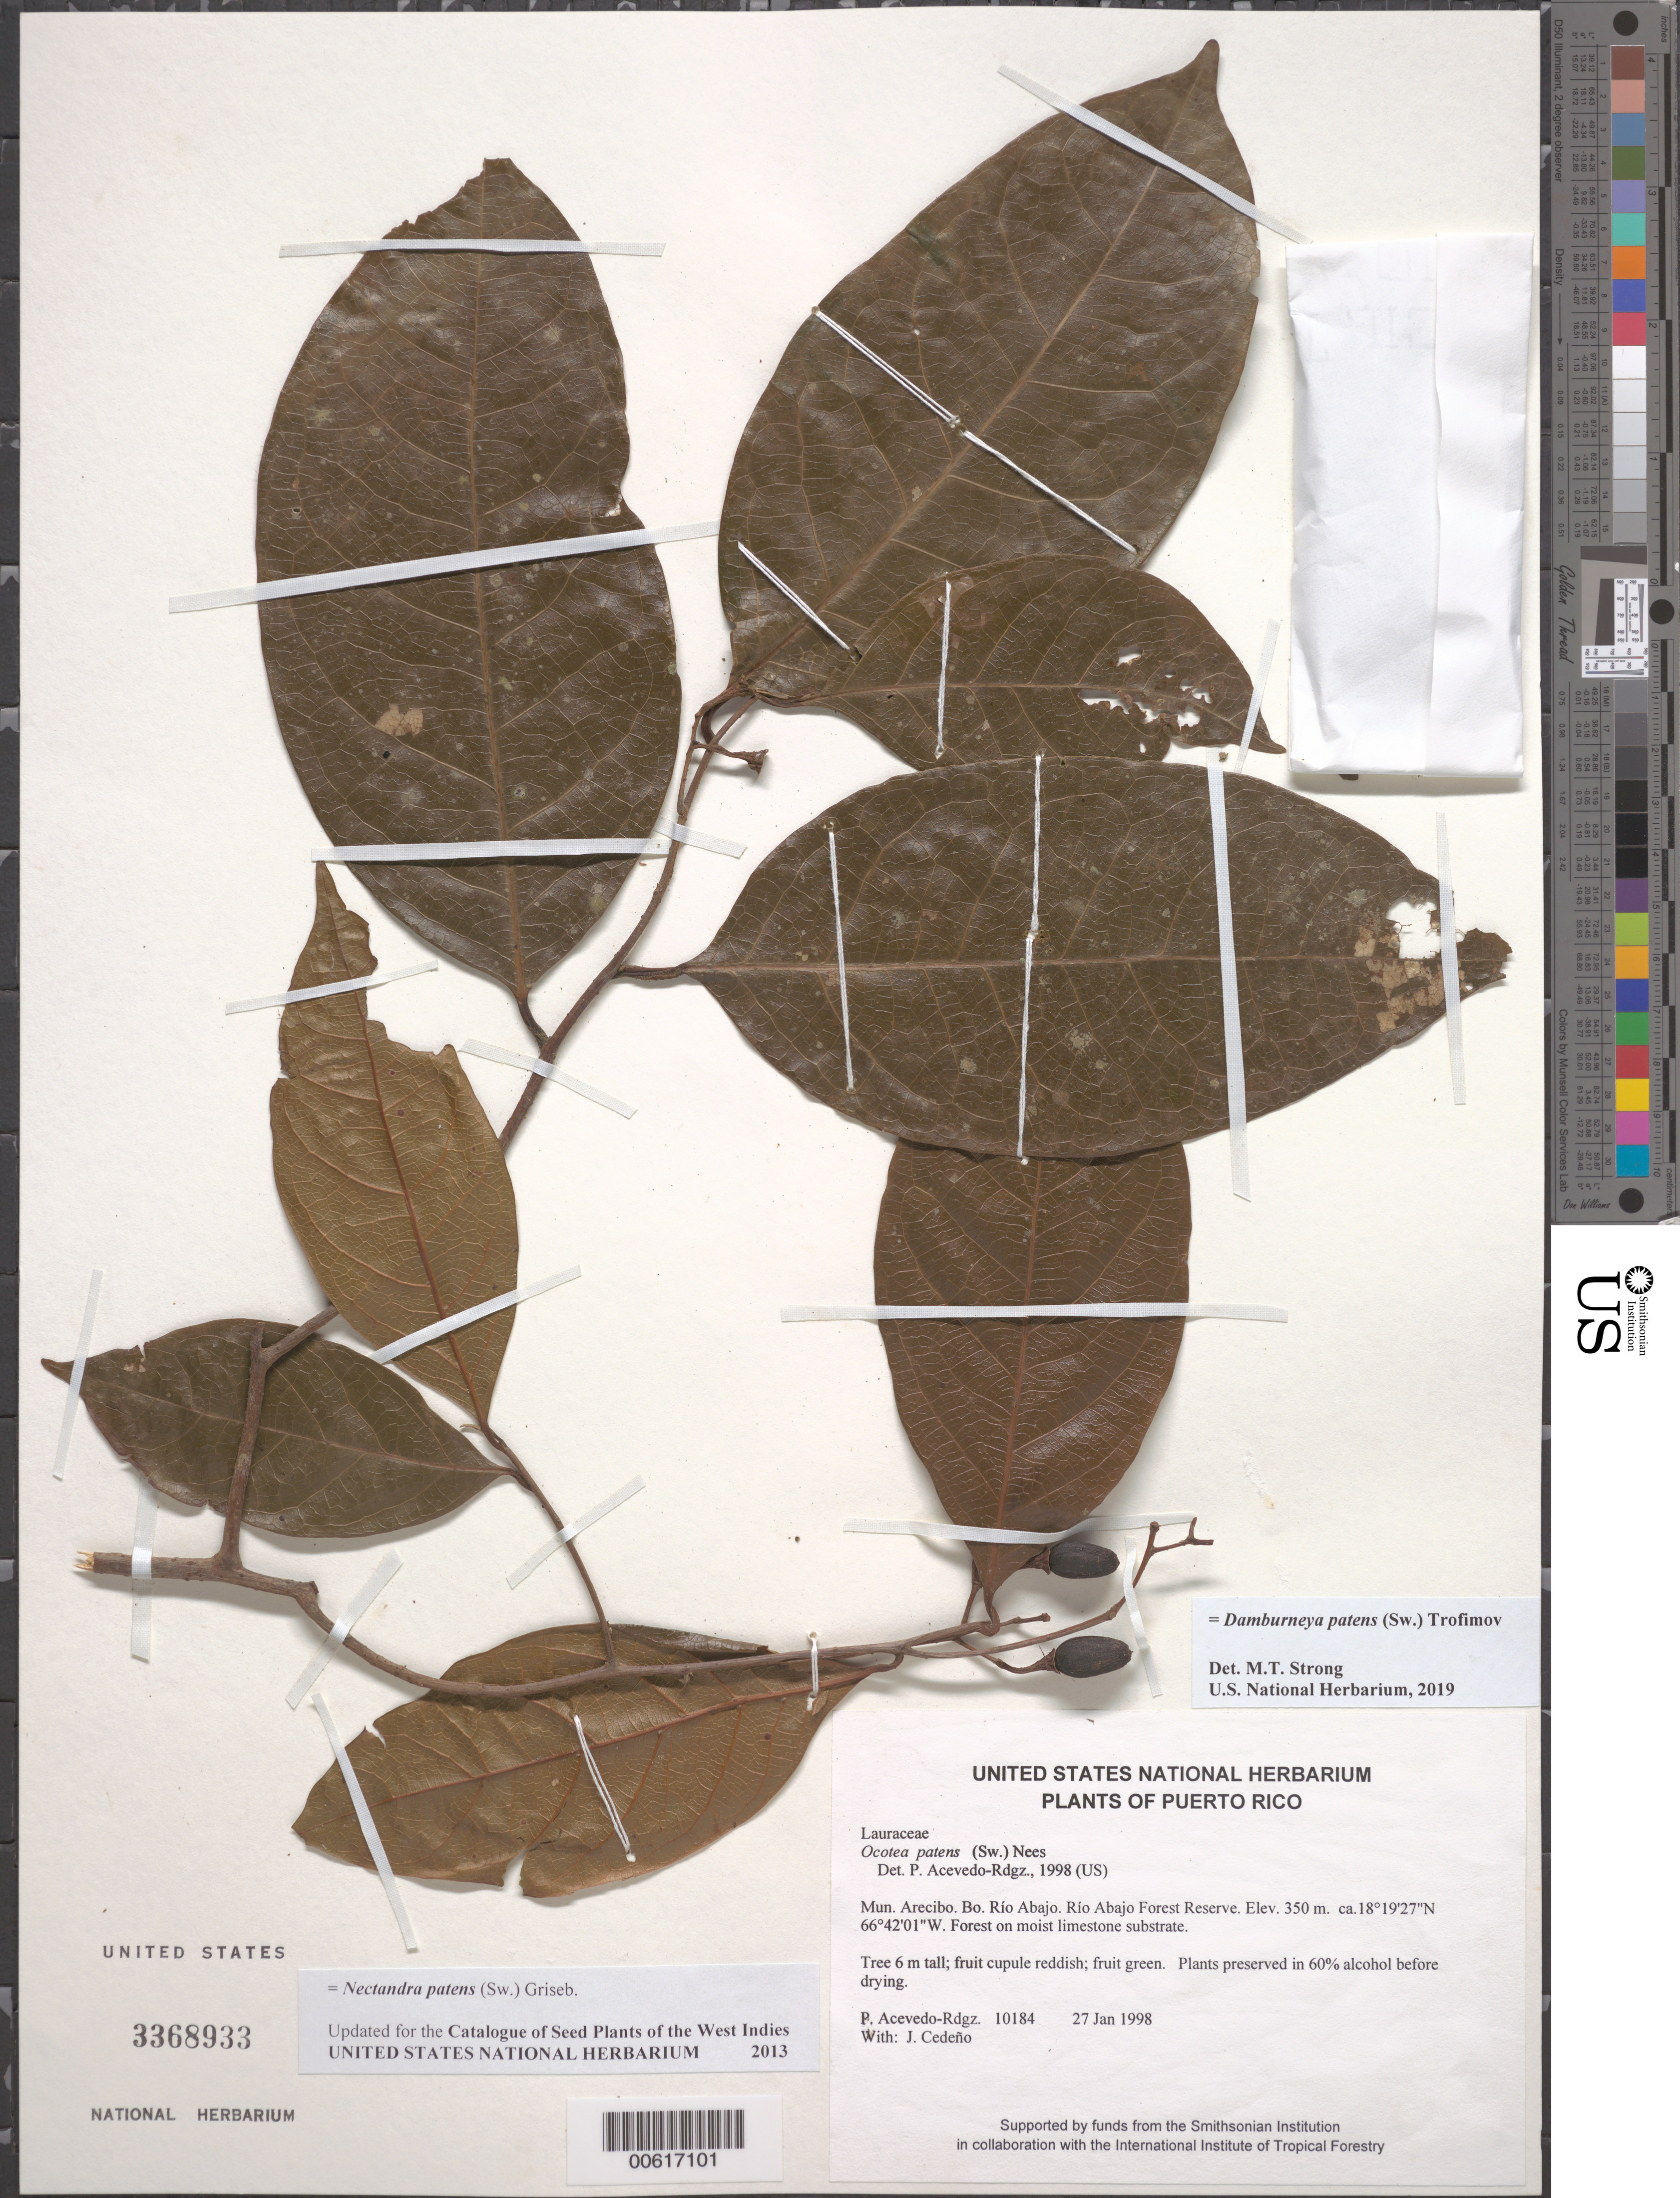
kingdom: Plantae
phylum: Tracheophyta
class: Magnoliopsida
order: Laurales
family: Lauraceae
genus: Damburneya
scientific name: Damburneya patens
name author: (Sw.) Trofimov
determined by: Strong, M. T., (US), Smithsonian Institution - National Museum of Natural History (UNITED STATES)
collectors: P. Acevedo-Rodr. & J. A. Cedeño M.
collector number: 10184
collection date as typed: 27 Jan 1998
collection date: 1998-01-27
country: Puerto Rico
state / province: Arecibo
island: Puerto Rico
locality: Arecibo; Bo. Río Abajo. Río Abajo Forest Reserve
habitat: Forest on moist limestone substrate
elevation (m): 350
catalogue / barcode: US 3368933